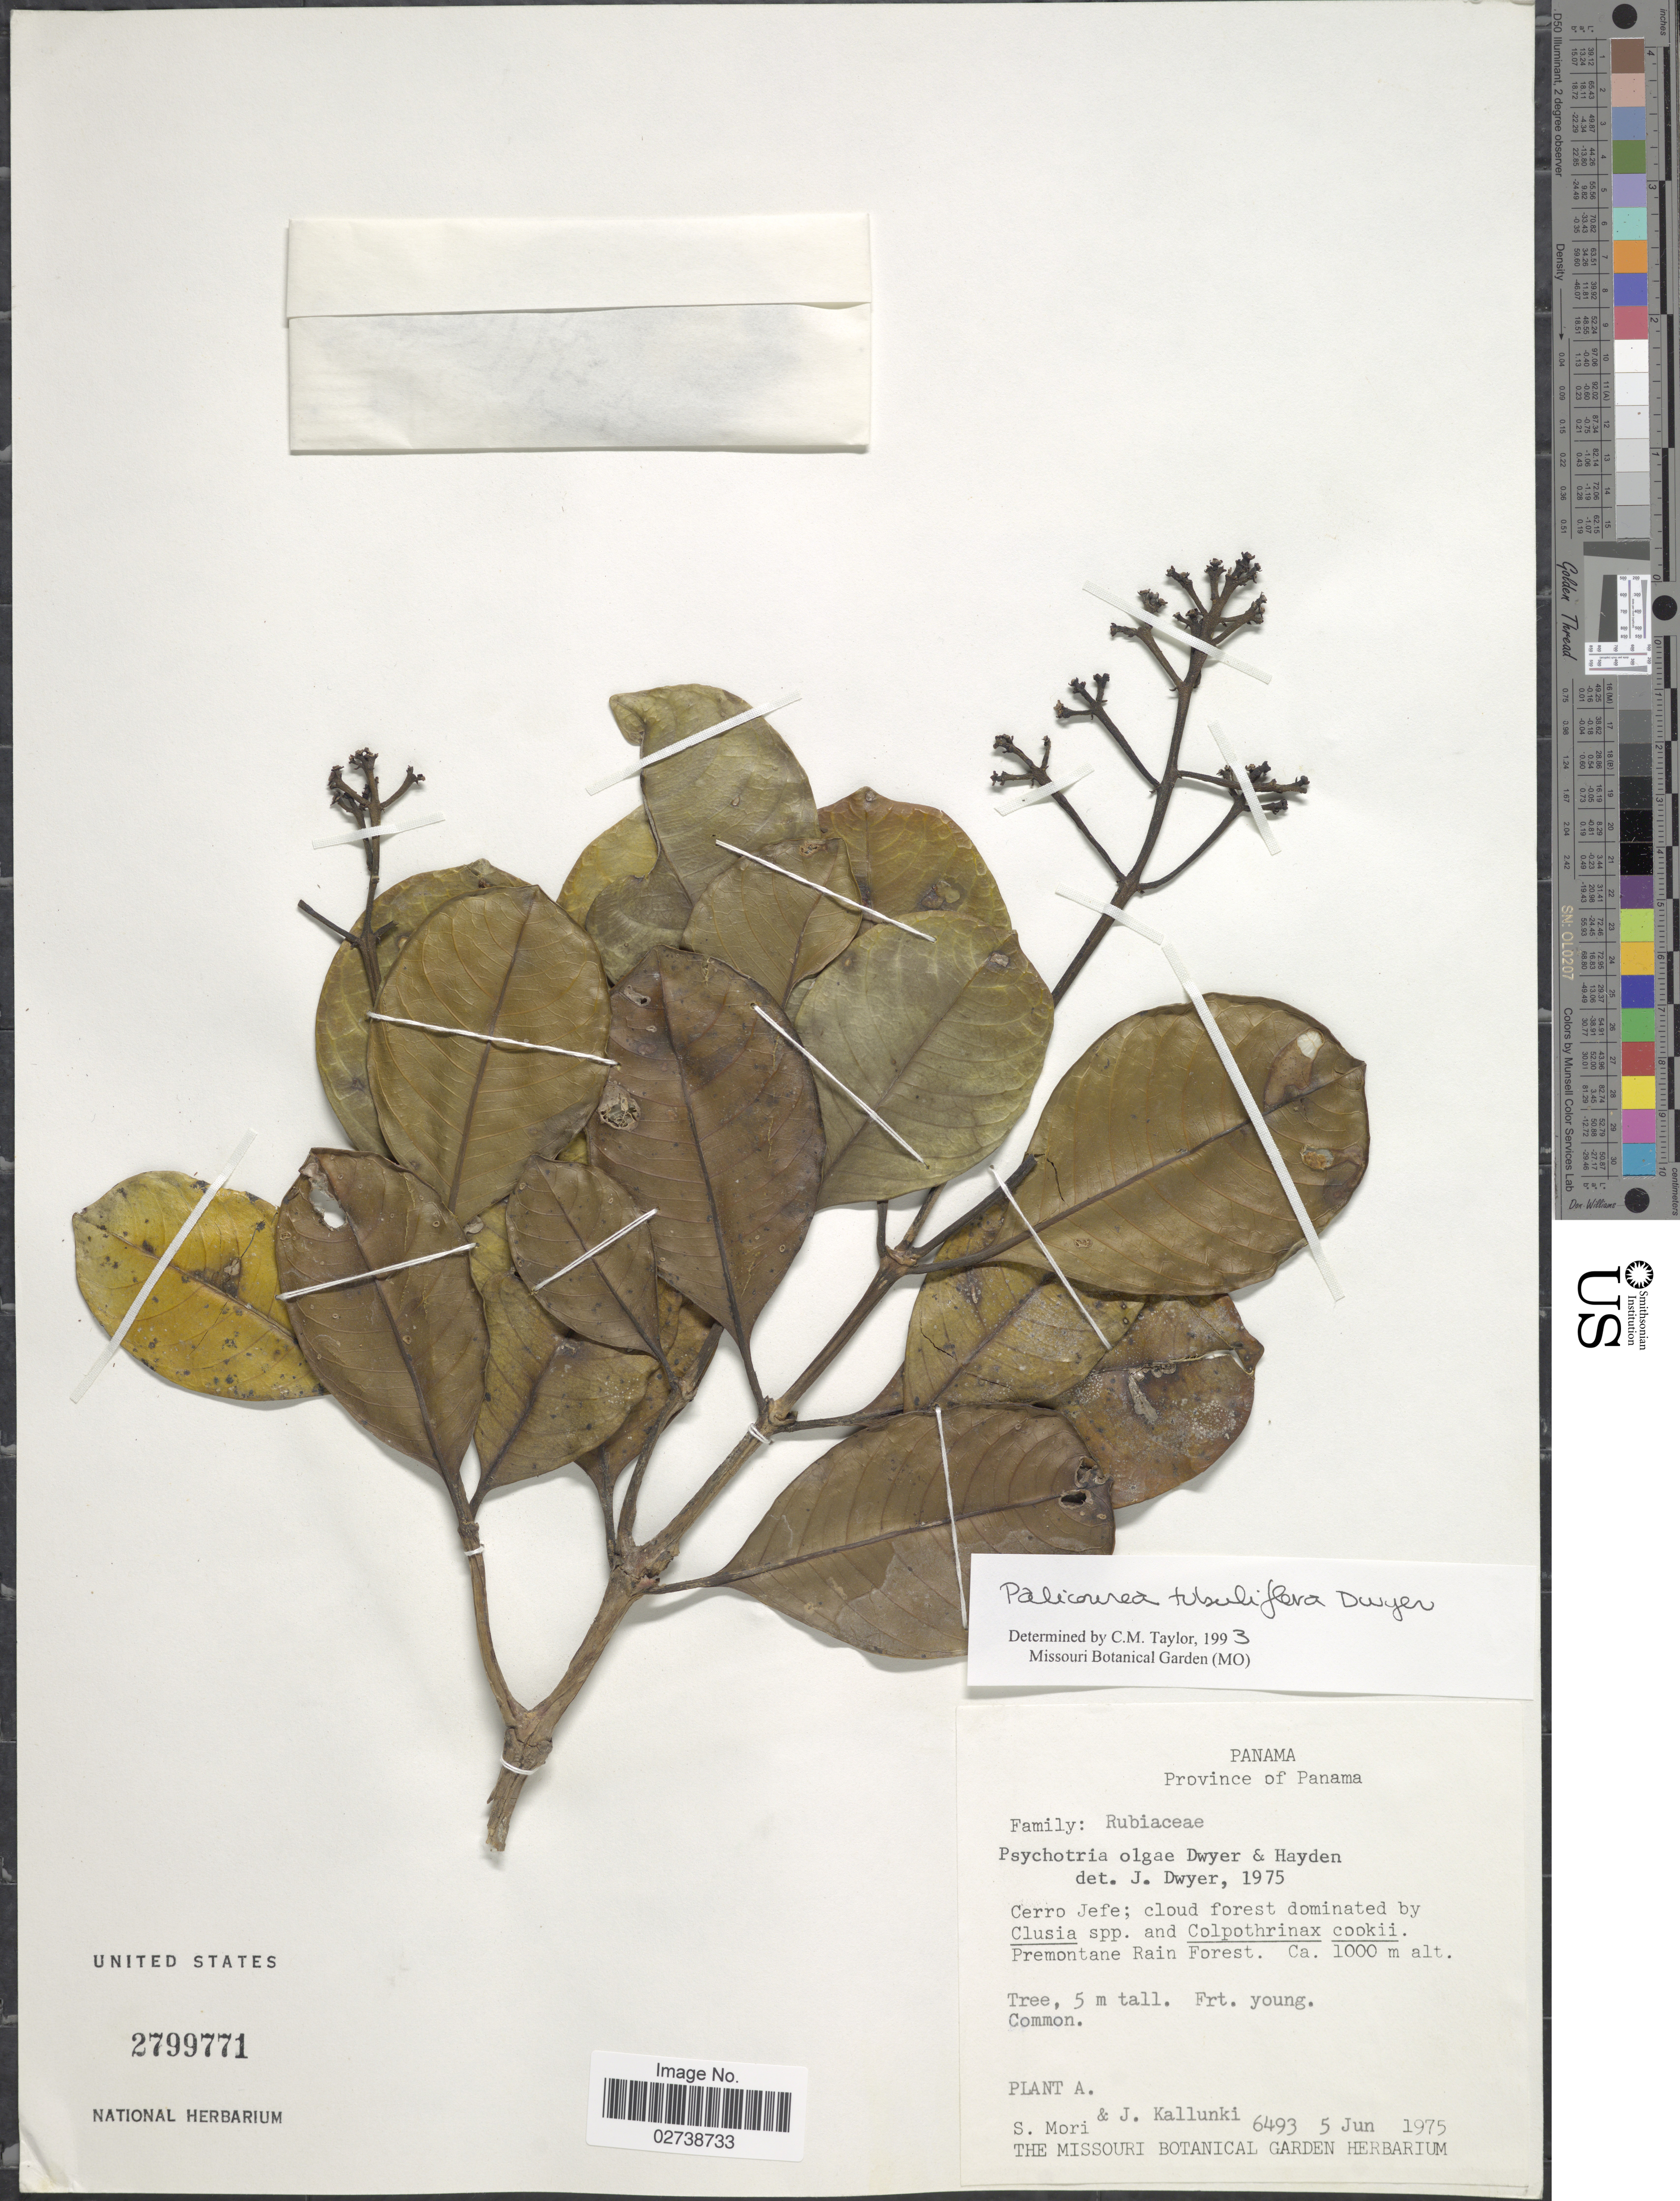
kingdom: Plantae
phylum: Tracheophyta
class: Magnoliopsida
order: Gentianales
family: Rubiaceae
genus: Palicourea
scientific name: Palicourea tubuliflora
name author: Dwyer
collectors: S. Mori & J. Kallunki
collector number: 6493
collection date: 1975-06-05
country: Panama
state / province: Panamá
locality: Cerro Jefe; cloud forest, Premontane Rain Forest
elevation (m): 1000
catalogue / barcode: US 2799771